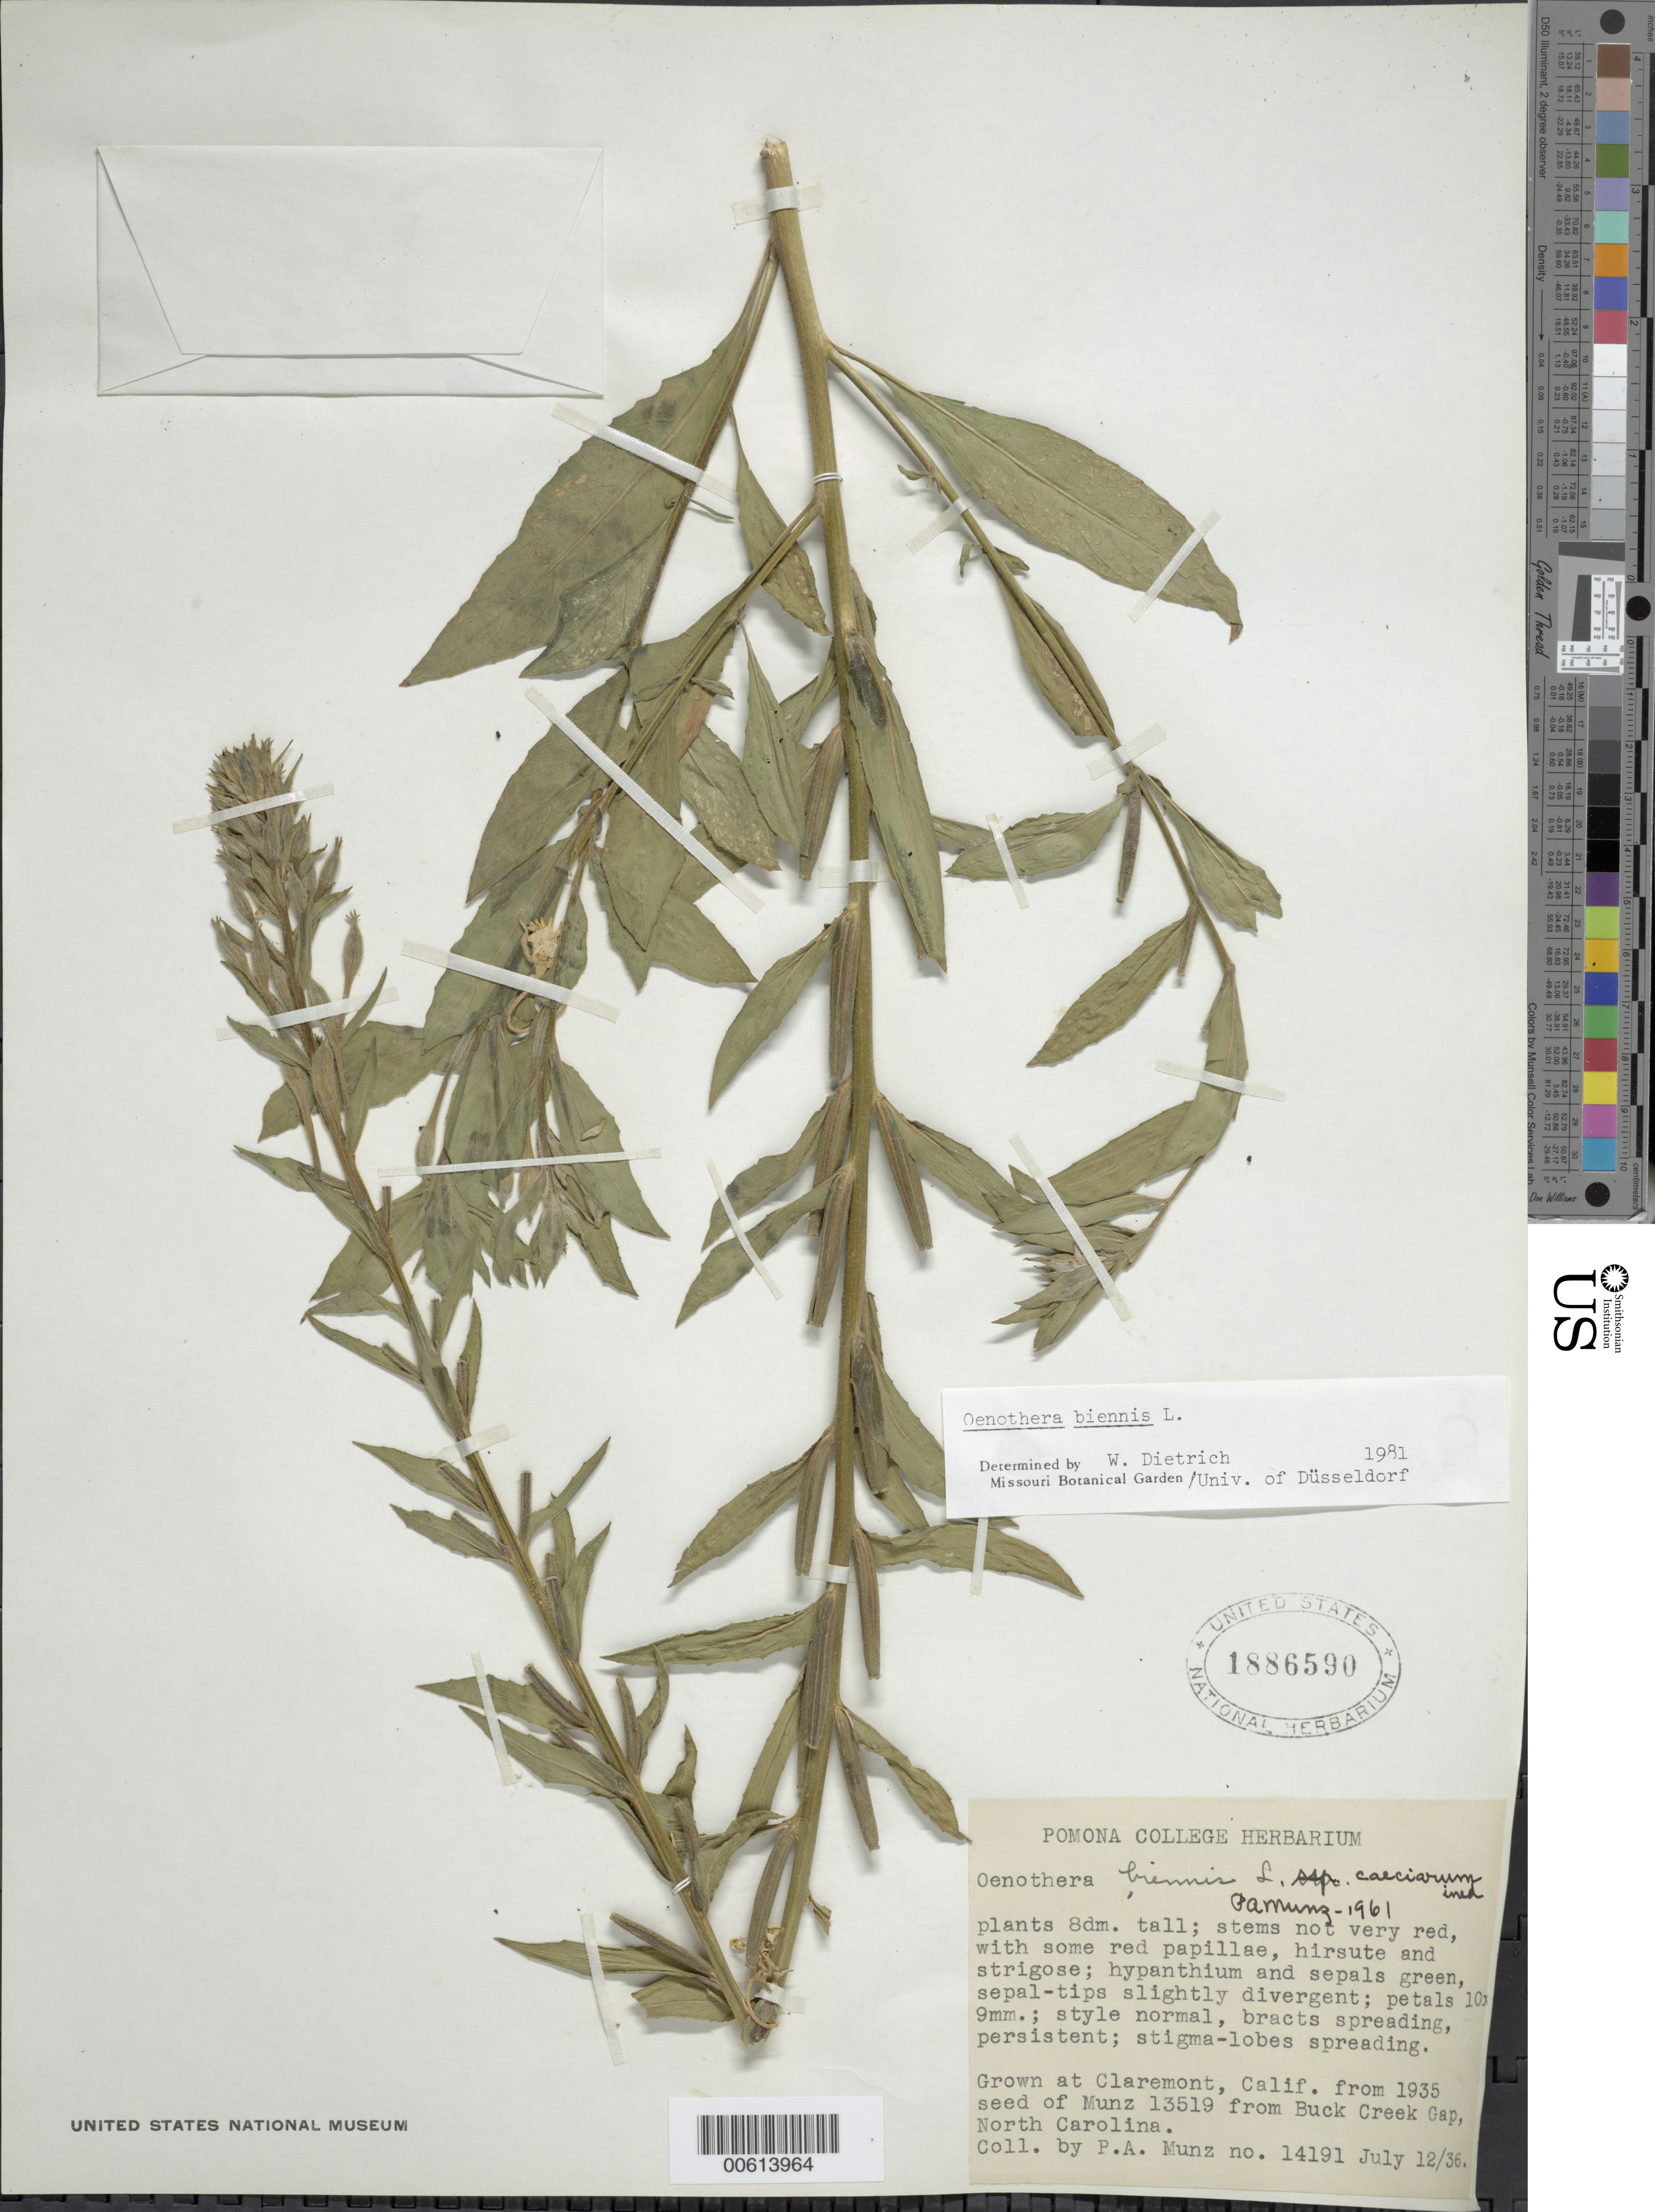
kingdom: Plantae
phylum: Tracheophyta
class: Magnoliopsida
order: Myrtales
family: Onagraceae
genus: Oenothera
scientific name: Oenothera biennis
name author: L.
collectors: P. A. Munz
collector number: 14191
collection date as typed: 12 Jul 1936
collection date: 1936-07-12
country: United States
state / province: California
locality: Claremont, Pomona College Herbarium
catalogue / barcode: US 1886590